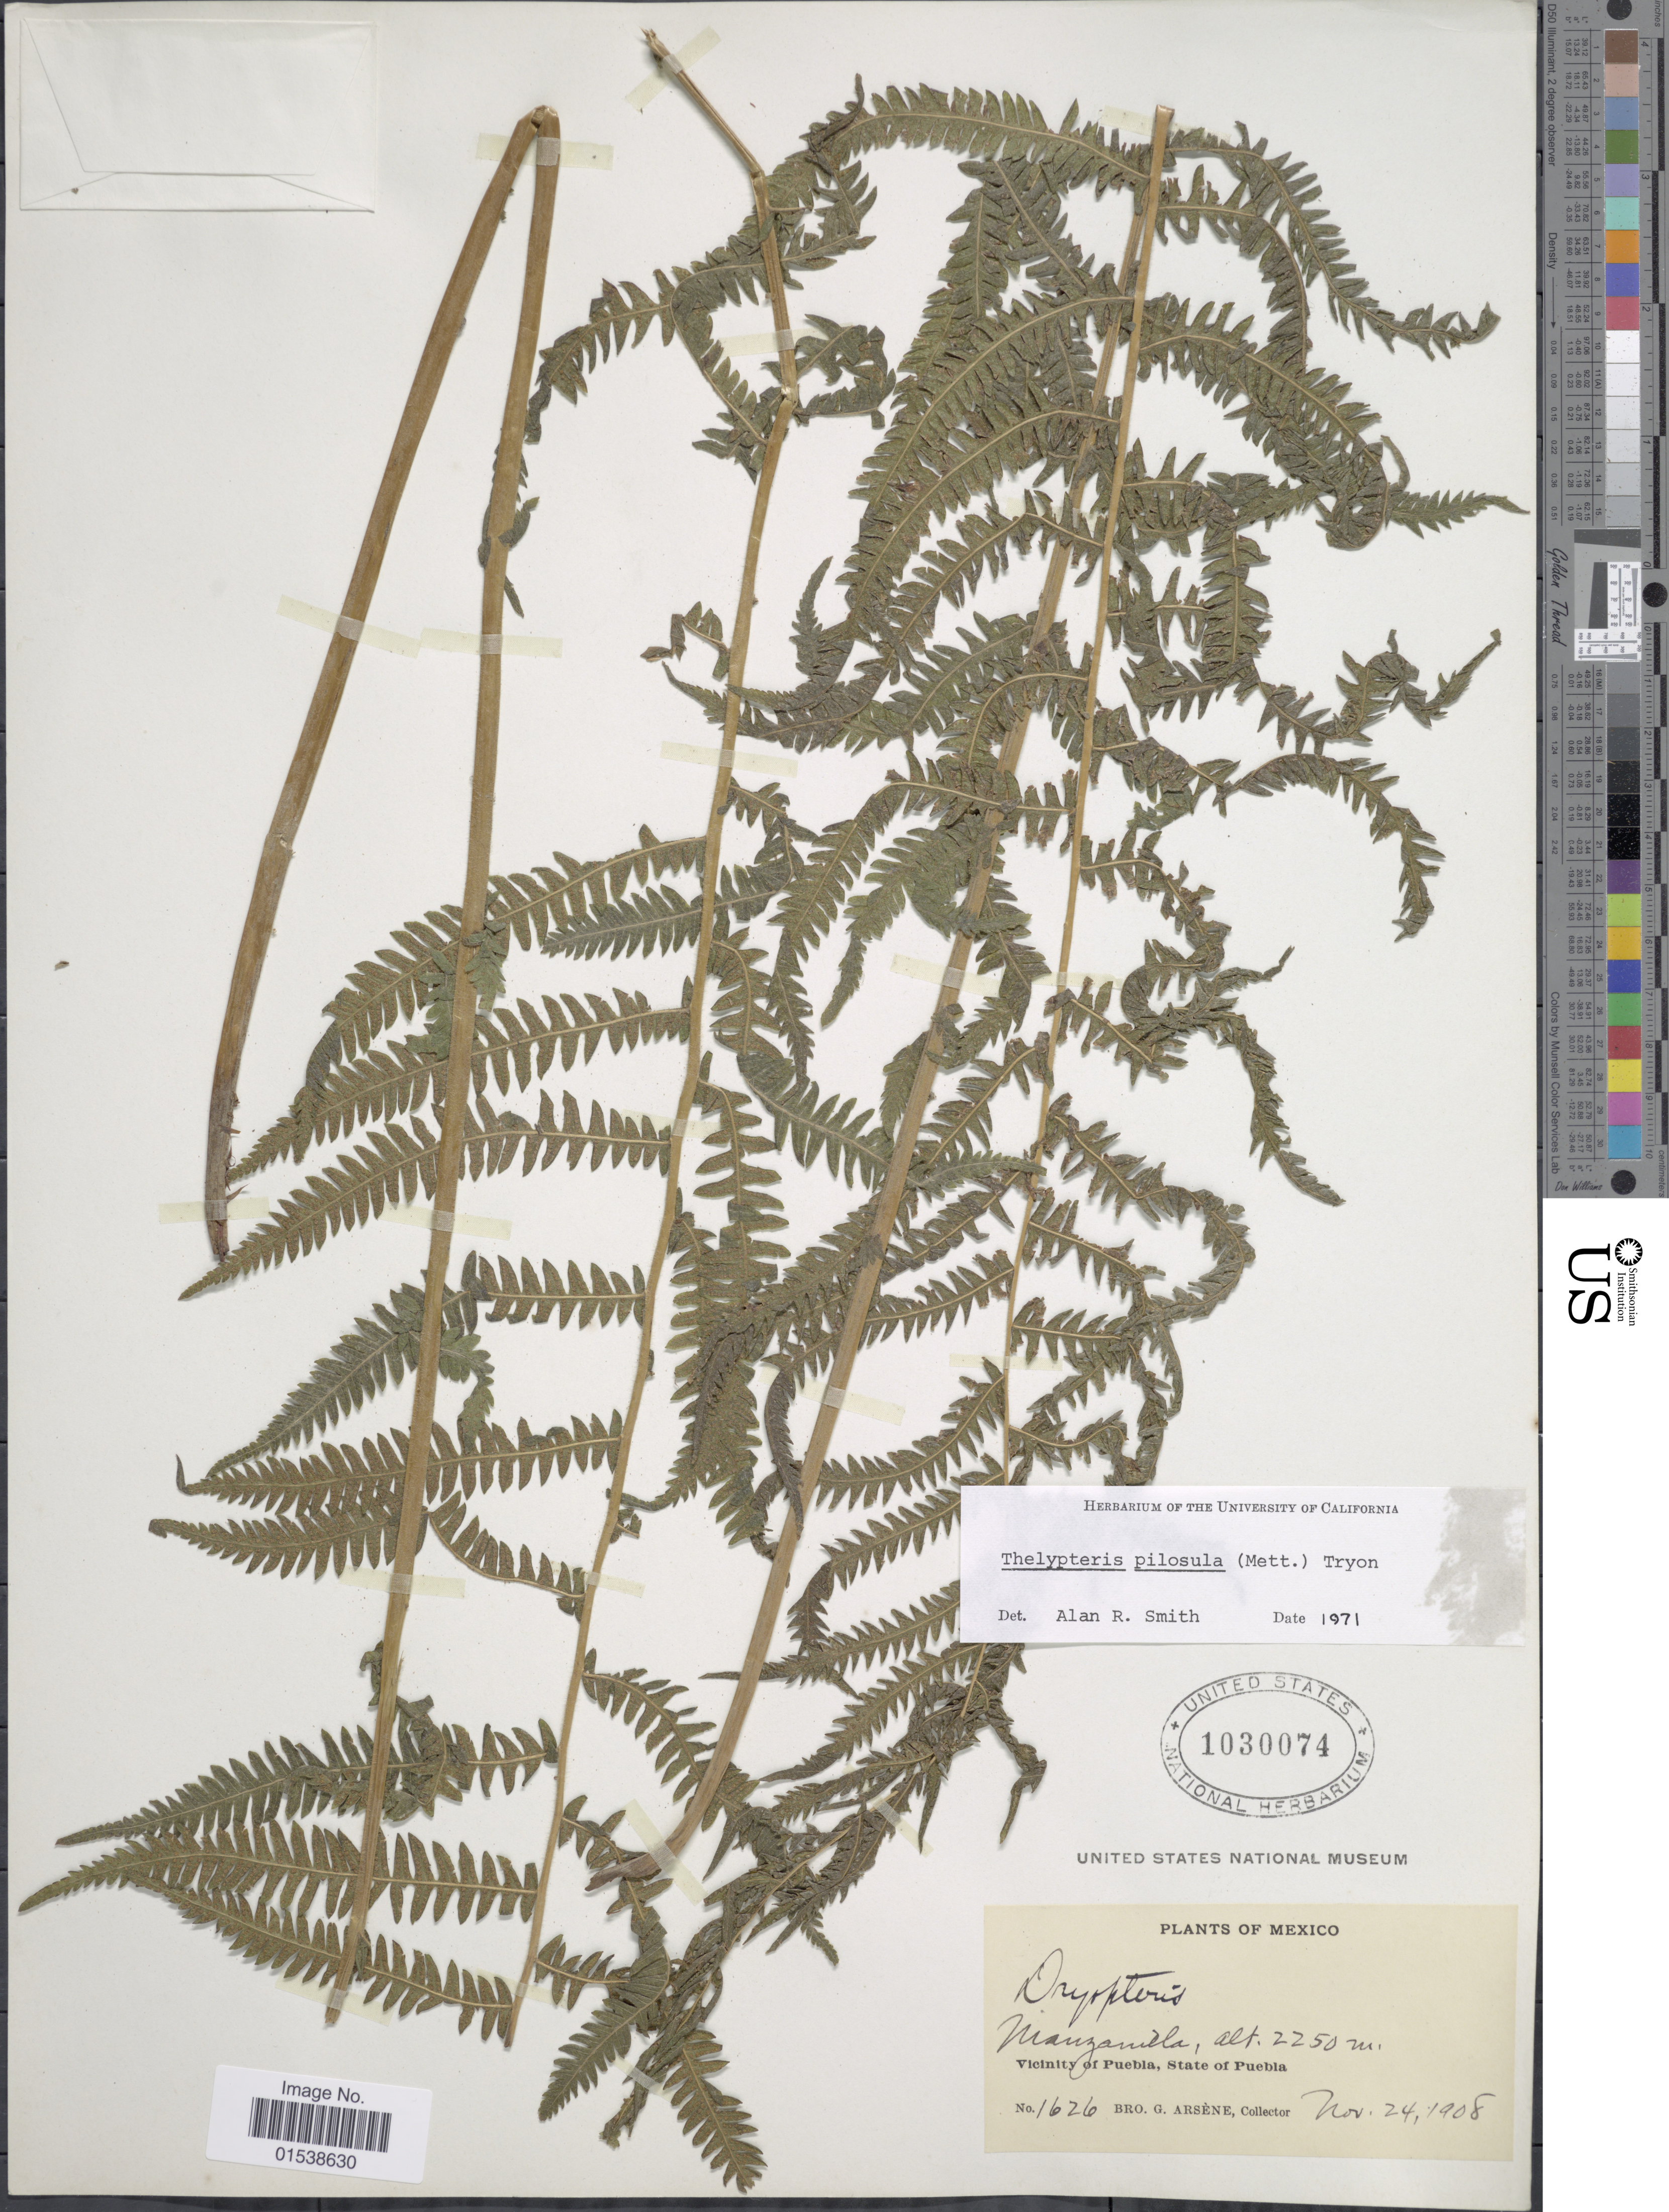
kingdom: Plantae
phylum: Tracheophyta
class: Polypodiopsida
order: Polypodiales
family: Thelypteridaceae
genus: Amauropelta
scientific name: Amauropelta pilosula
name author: (Klotzsch & H. Karst.) Á. Löve & D. Löve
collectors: Bro. G. Arsène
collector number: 1626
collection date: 1908-11-24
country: Mexico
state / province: Puebla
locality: Manzanilla, Vicinity of Puebla, State of Puebla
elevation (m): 2250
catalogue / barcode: US 1030074